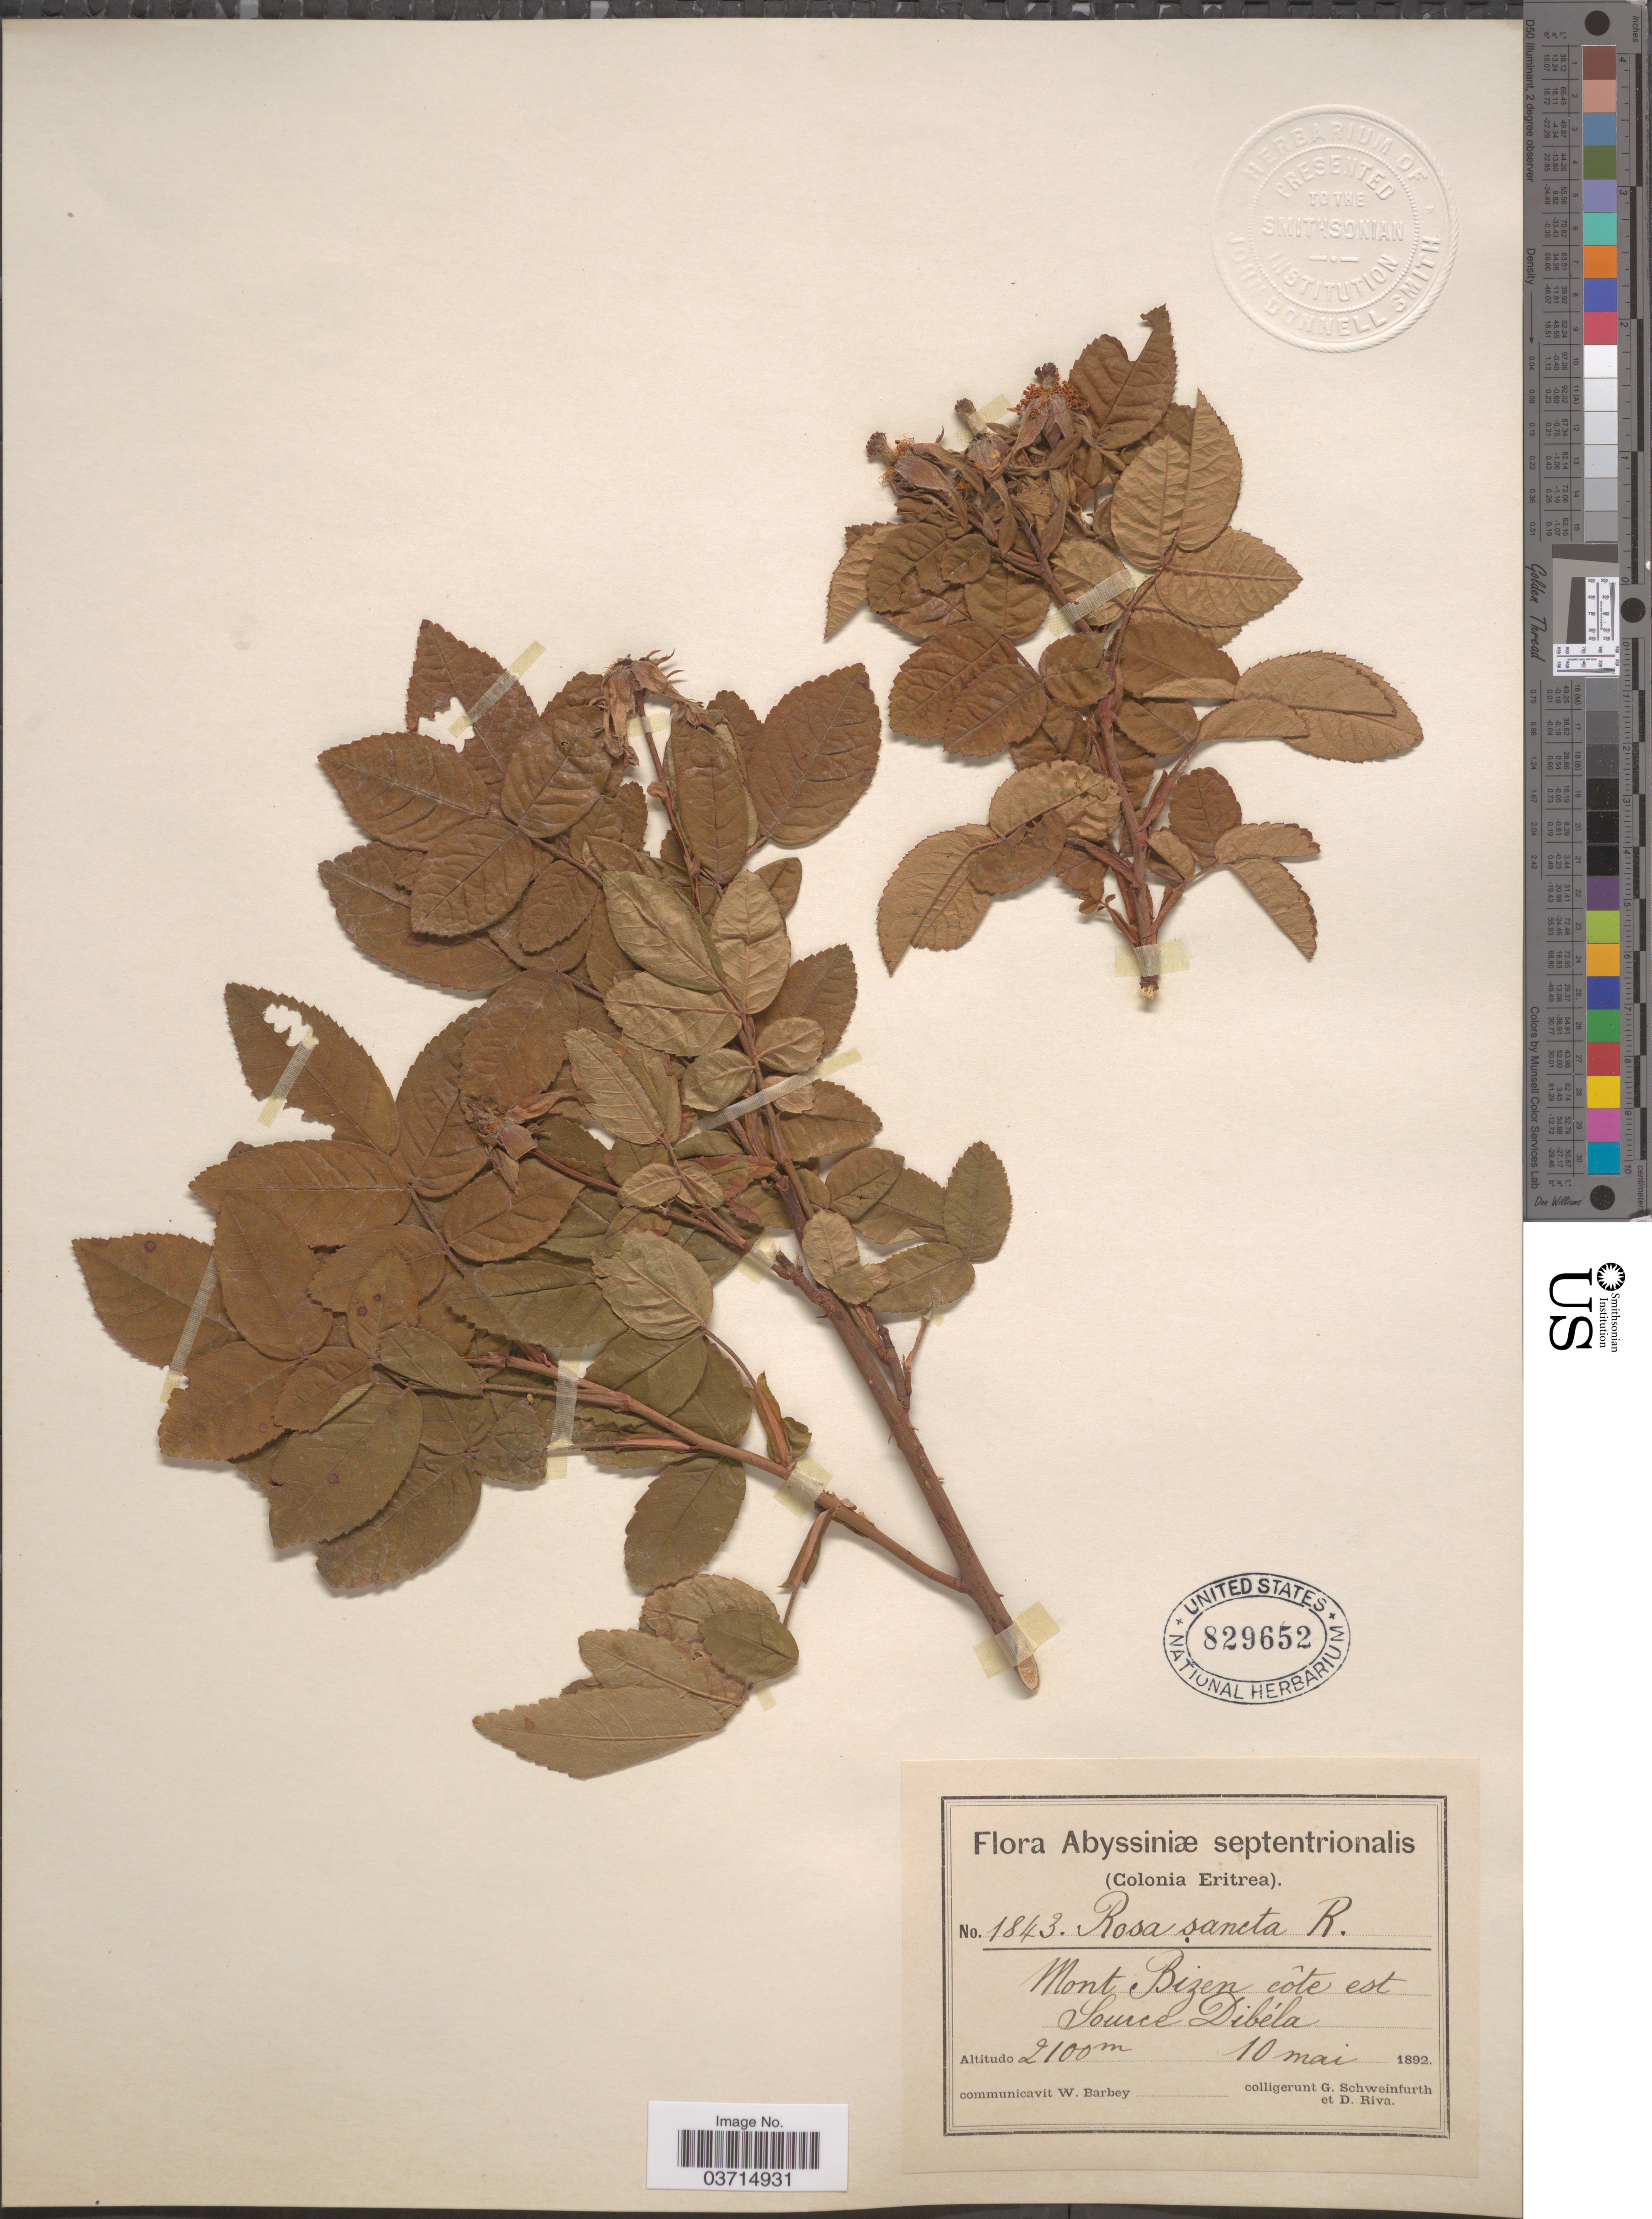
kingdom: Plantae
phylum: Tracheophyta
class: Magnoliopsida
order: Rosales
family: Rosaceae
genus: Rosa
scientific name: Rosa sancta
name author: A. Rich.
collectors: G. A. Schweinfurth (herbarium) & D. Riva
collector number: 1843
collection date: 1892-05-10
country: Eritrea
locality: Abyssiniæ septentrionalis (Colonia Eritrea). Mont Bizen côte est Source Dibéla.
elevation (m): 2100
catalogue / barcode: US 829652